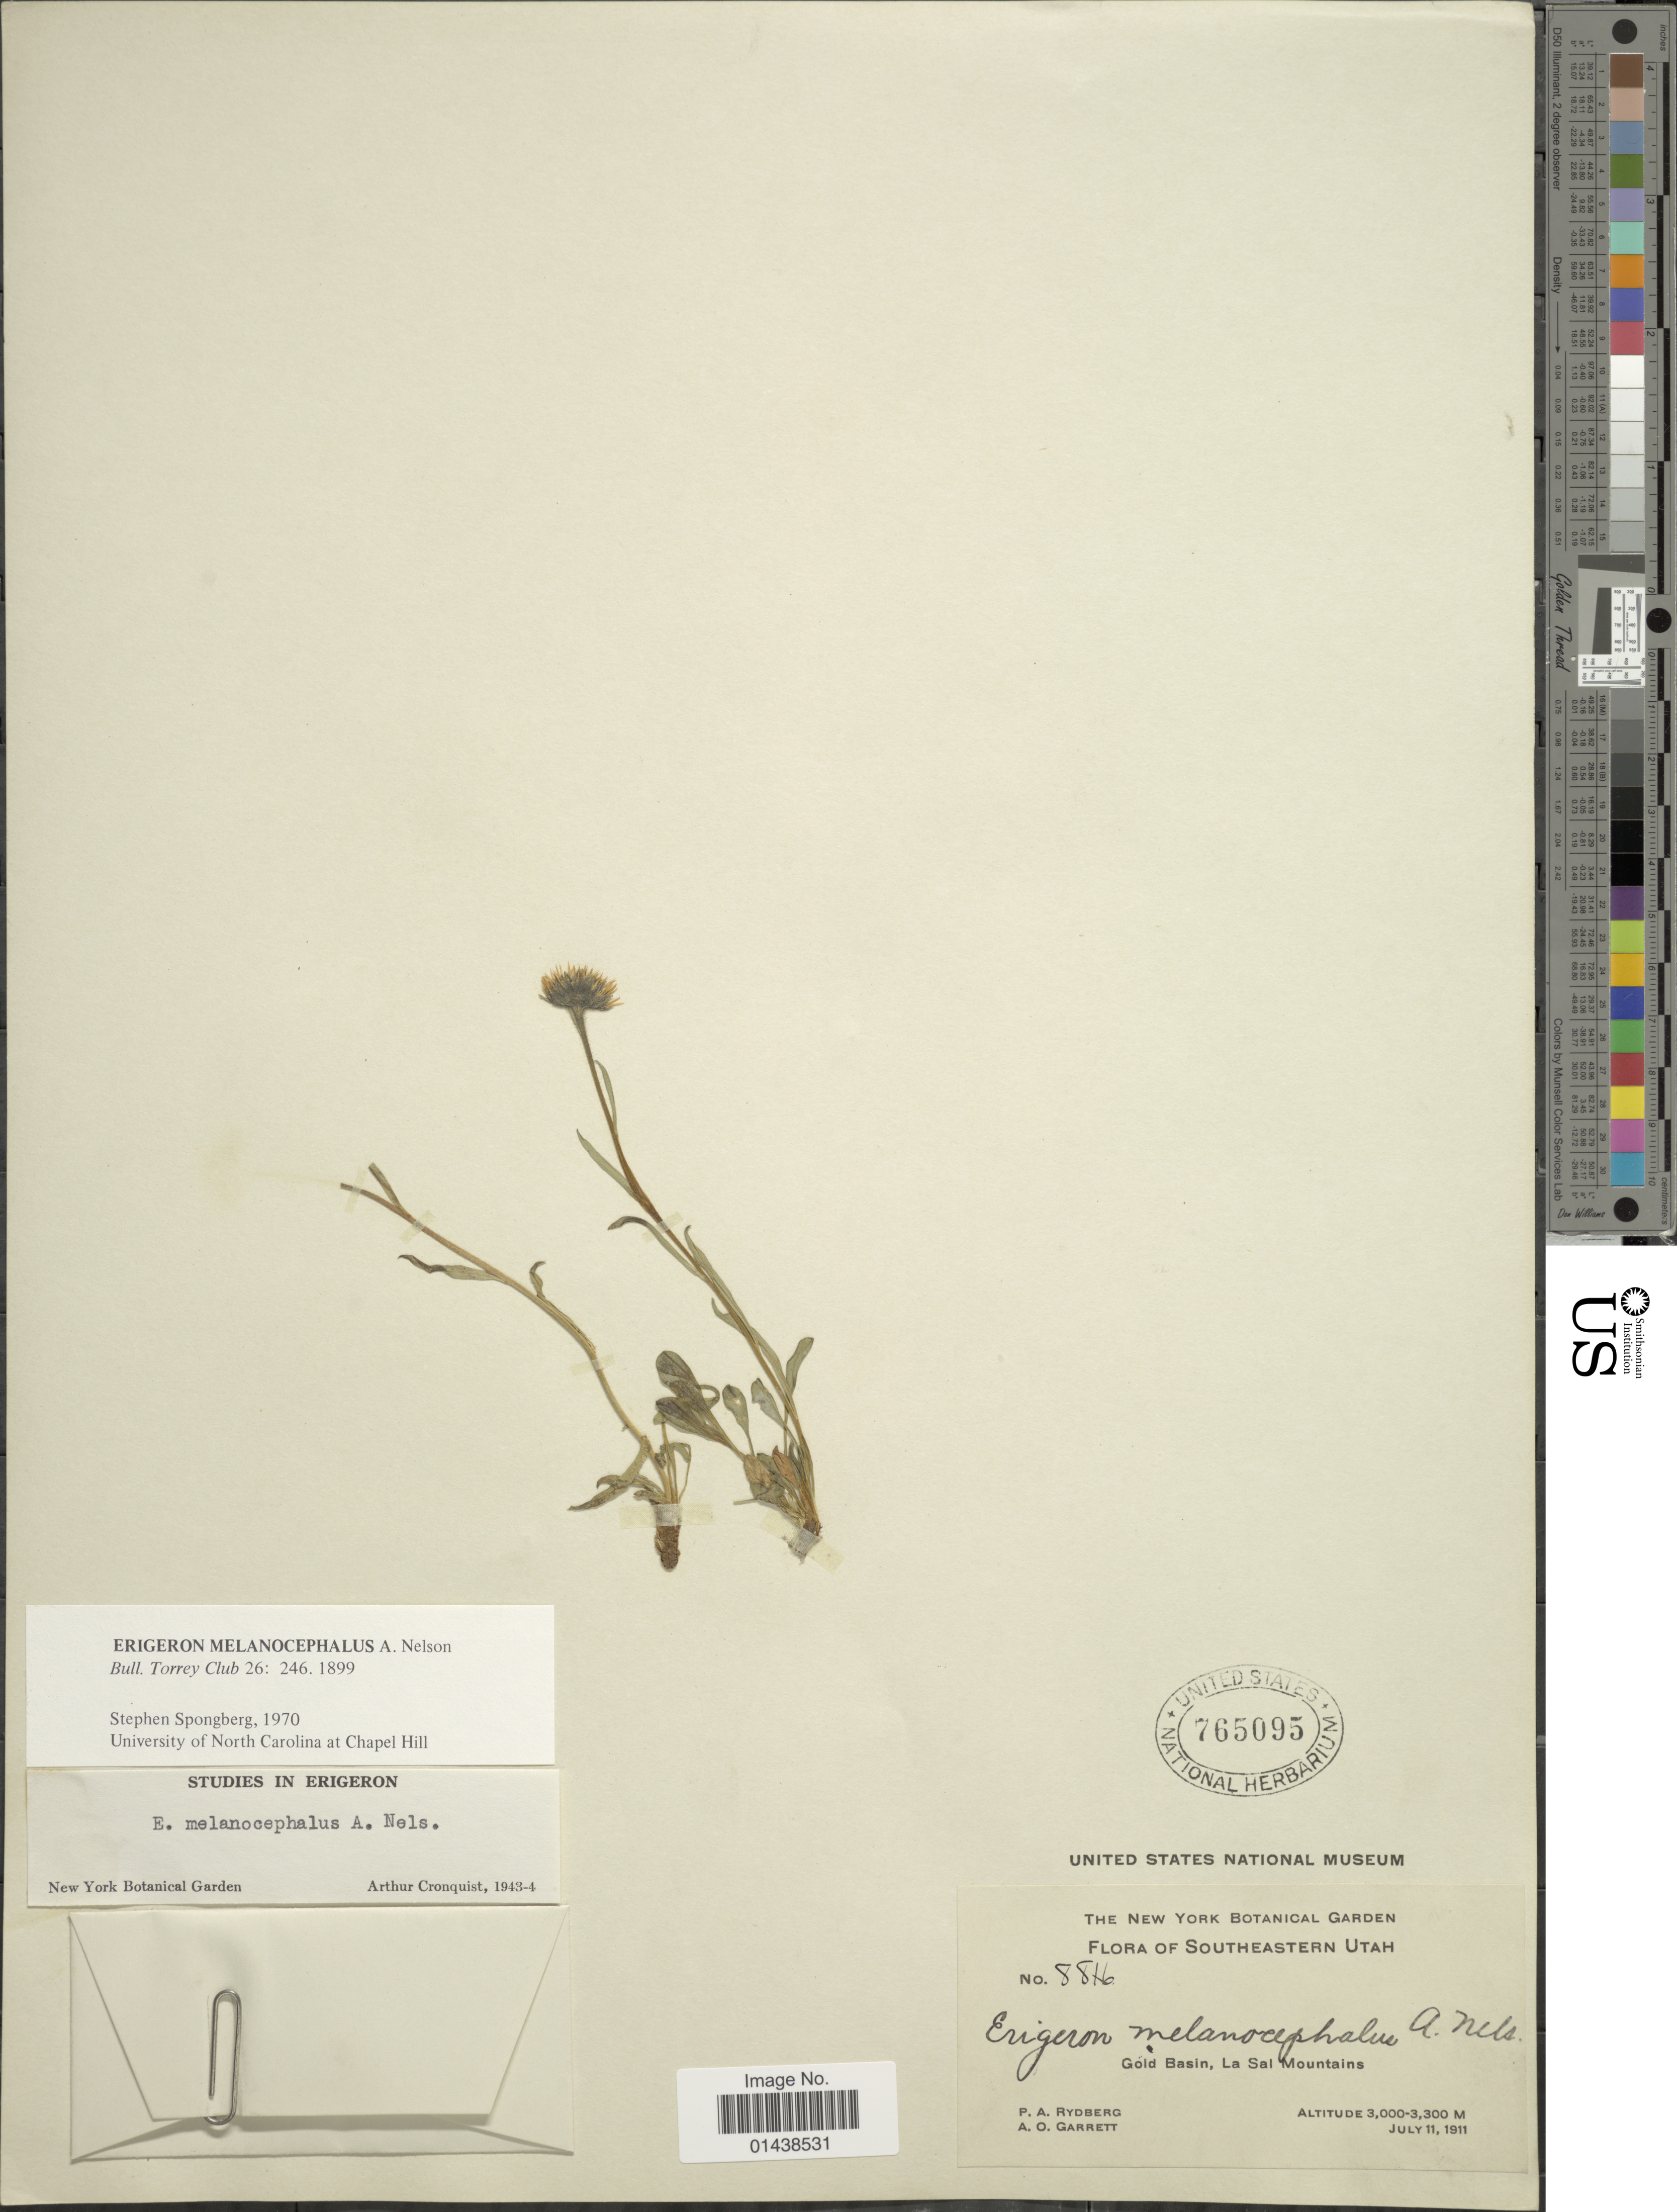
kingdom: Plantae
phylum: Tracheophyta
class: Magnoliopsida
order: Asterales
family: Asteraceae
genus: Erigeron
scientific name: Erigeron melanocephalus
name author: (A. Nelson) A. Nelson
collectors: P. A. Rydberg & A. O. Garrett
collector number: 8816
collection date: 1911-07-11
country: United States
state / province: Utah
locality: Southeastern Utah. Gold Basin, La Sal Mountains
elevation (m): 3000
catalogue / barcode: US 765095